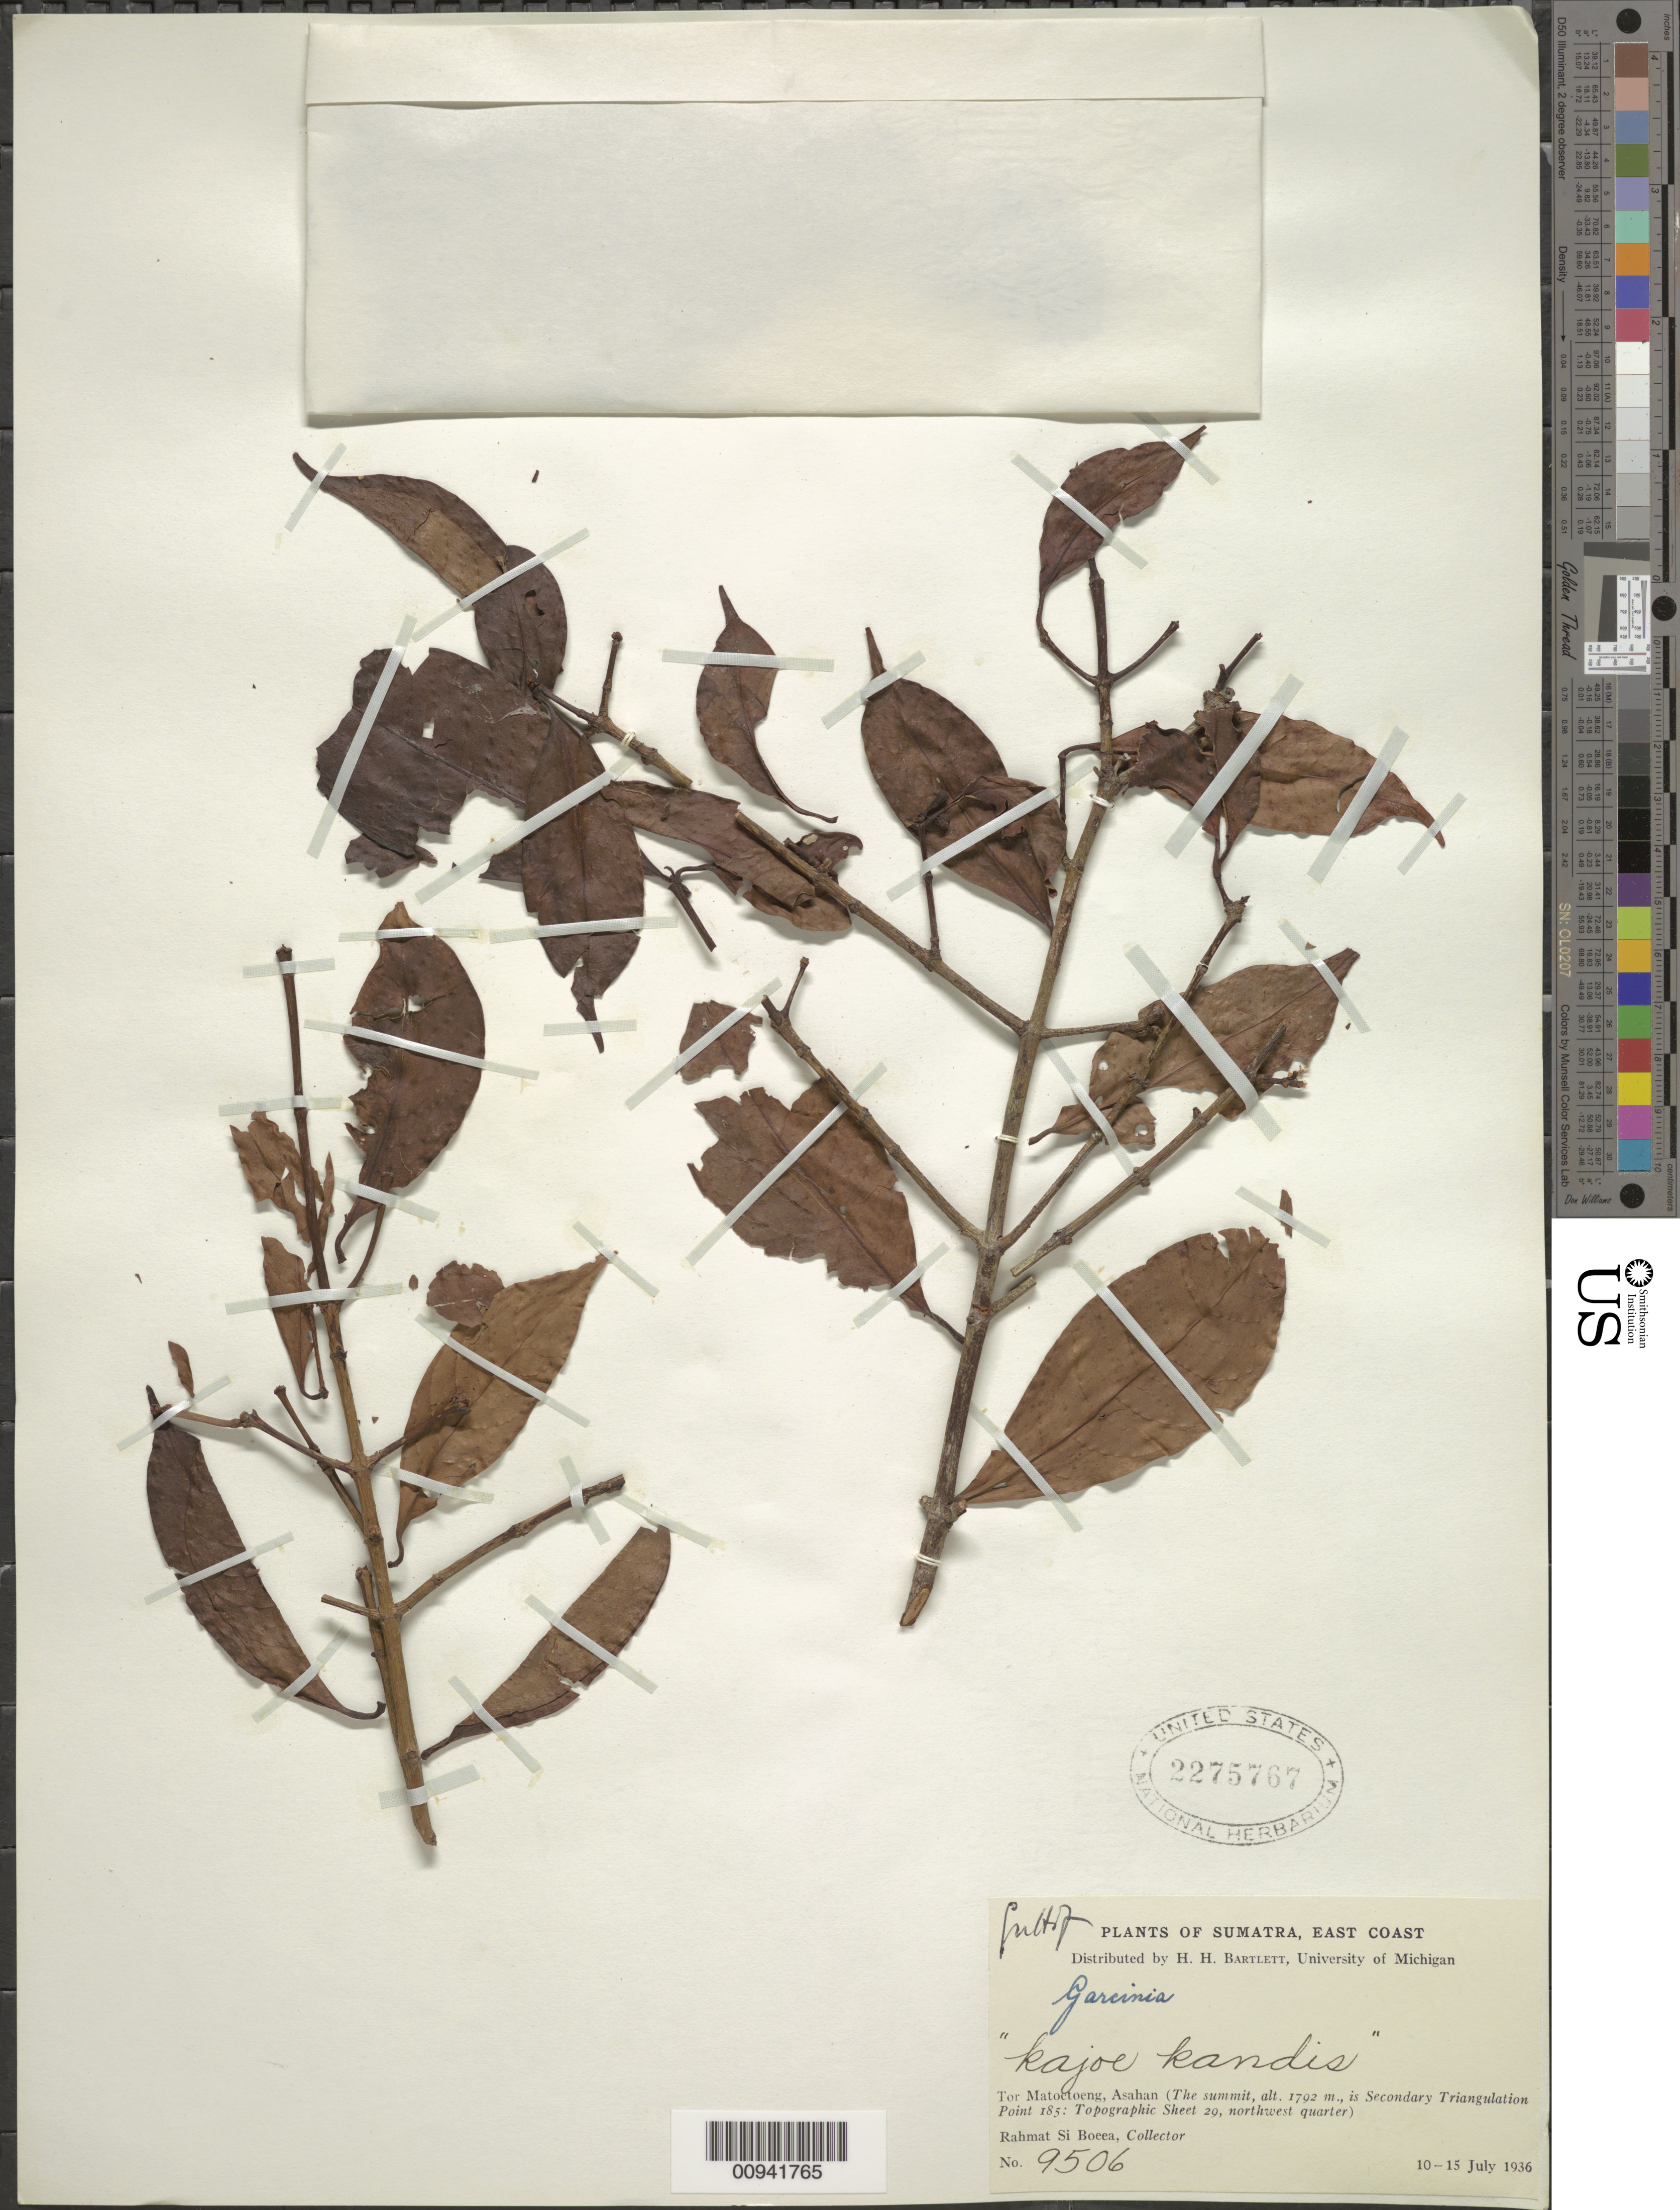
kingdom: Plantae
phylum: Tracheophyta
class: Magnoliopsida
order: Malpighiales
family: Clusiaceae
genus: Garcinia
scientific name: Garcinia sp.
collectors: Rahmat Si Boeea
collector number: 9506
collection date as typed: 10 Jul 1936 to 15 Jul 1936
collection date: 1936-07-10/1936-07-15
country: Indonesia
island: Sumatra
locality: East Coast; Tor Matoetoeng, Asahan (The summit, alt. 1792 m., is Secondary Triangulation Point 185: Topographic sheet 29, northwest quarter)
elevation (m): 1792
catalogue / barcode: US 2275767